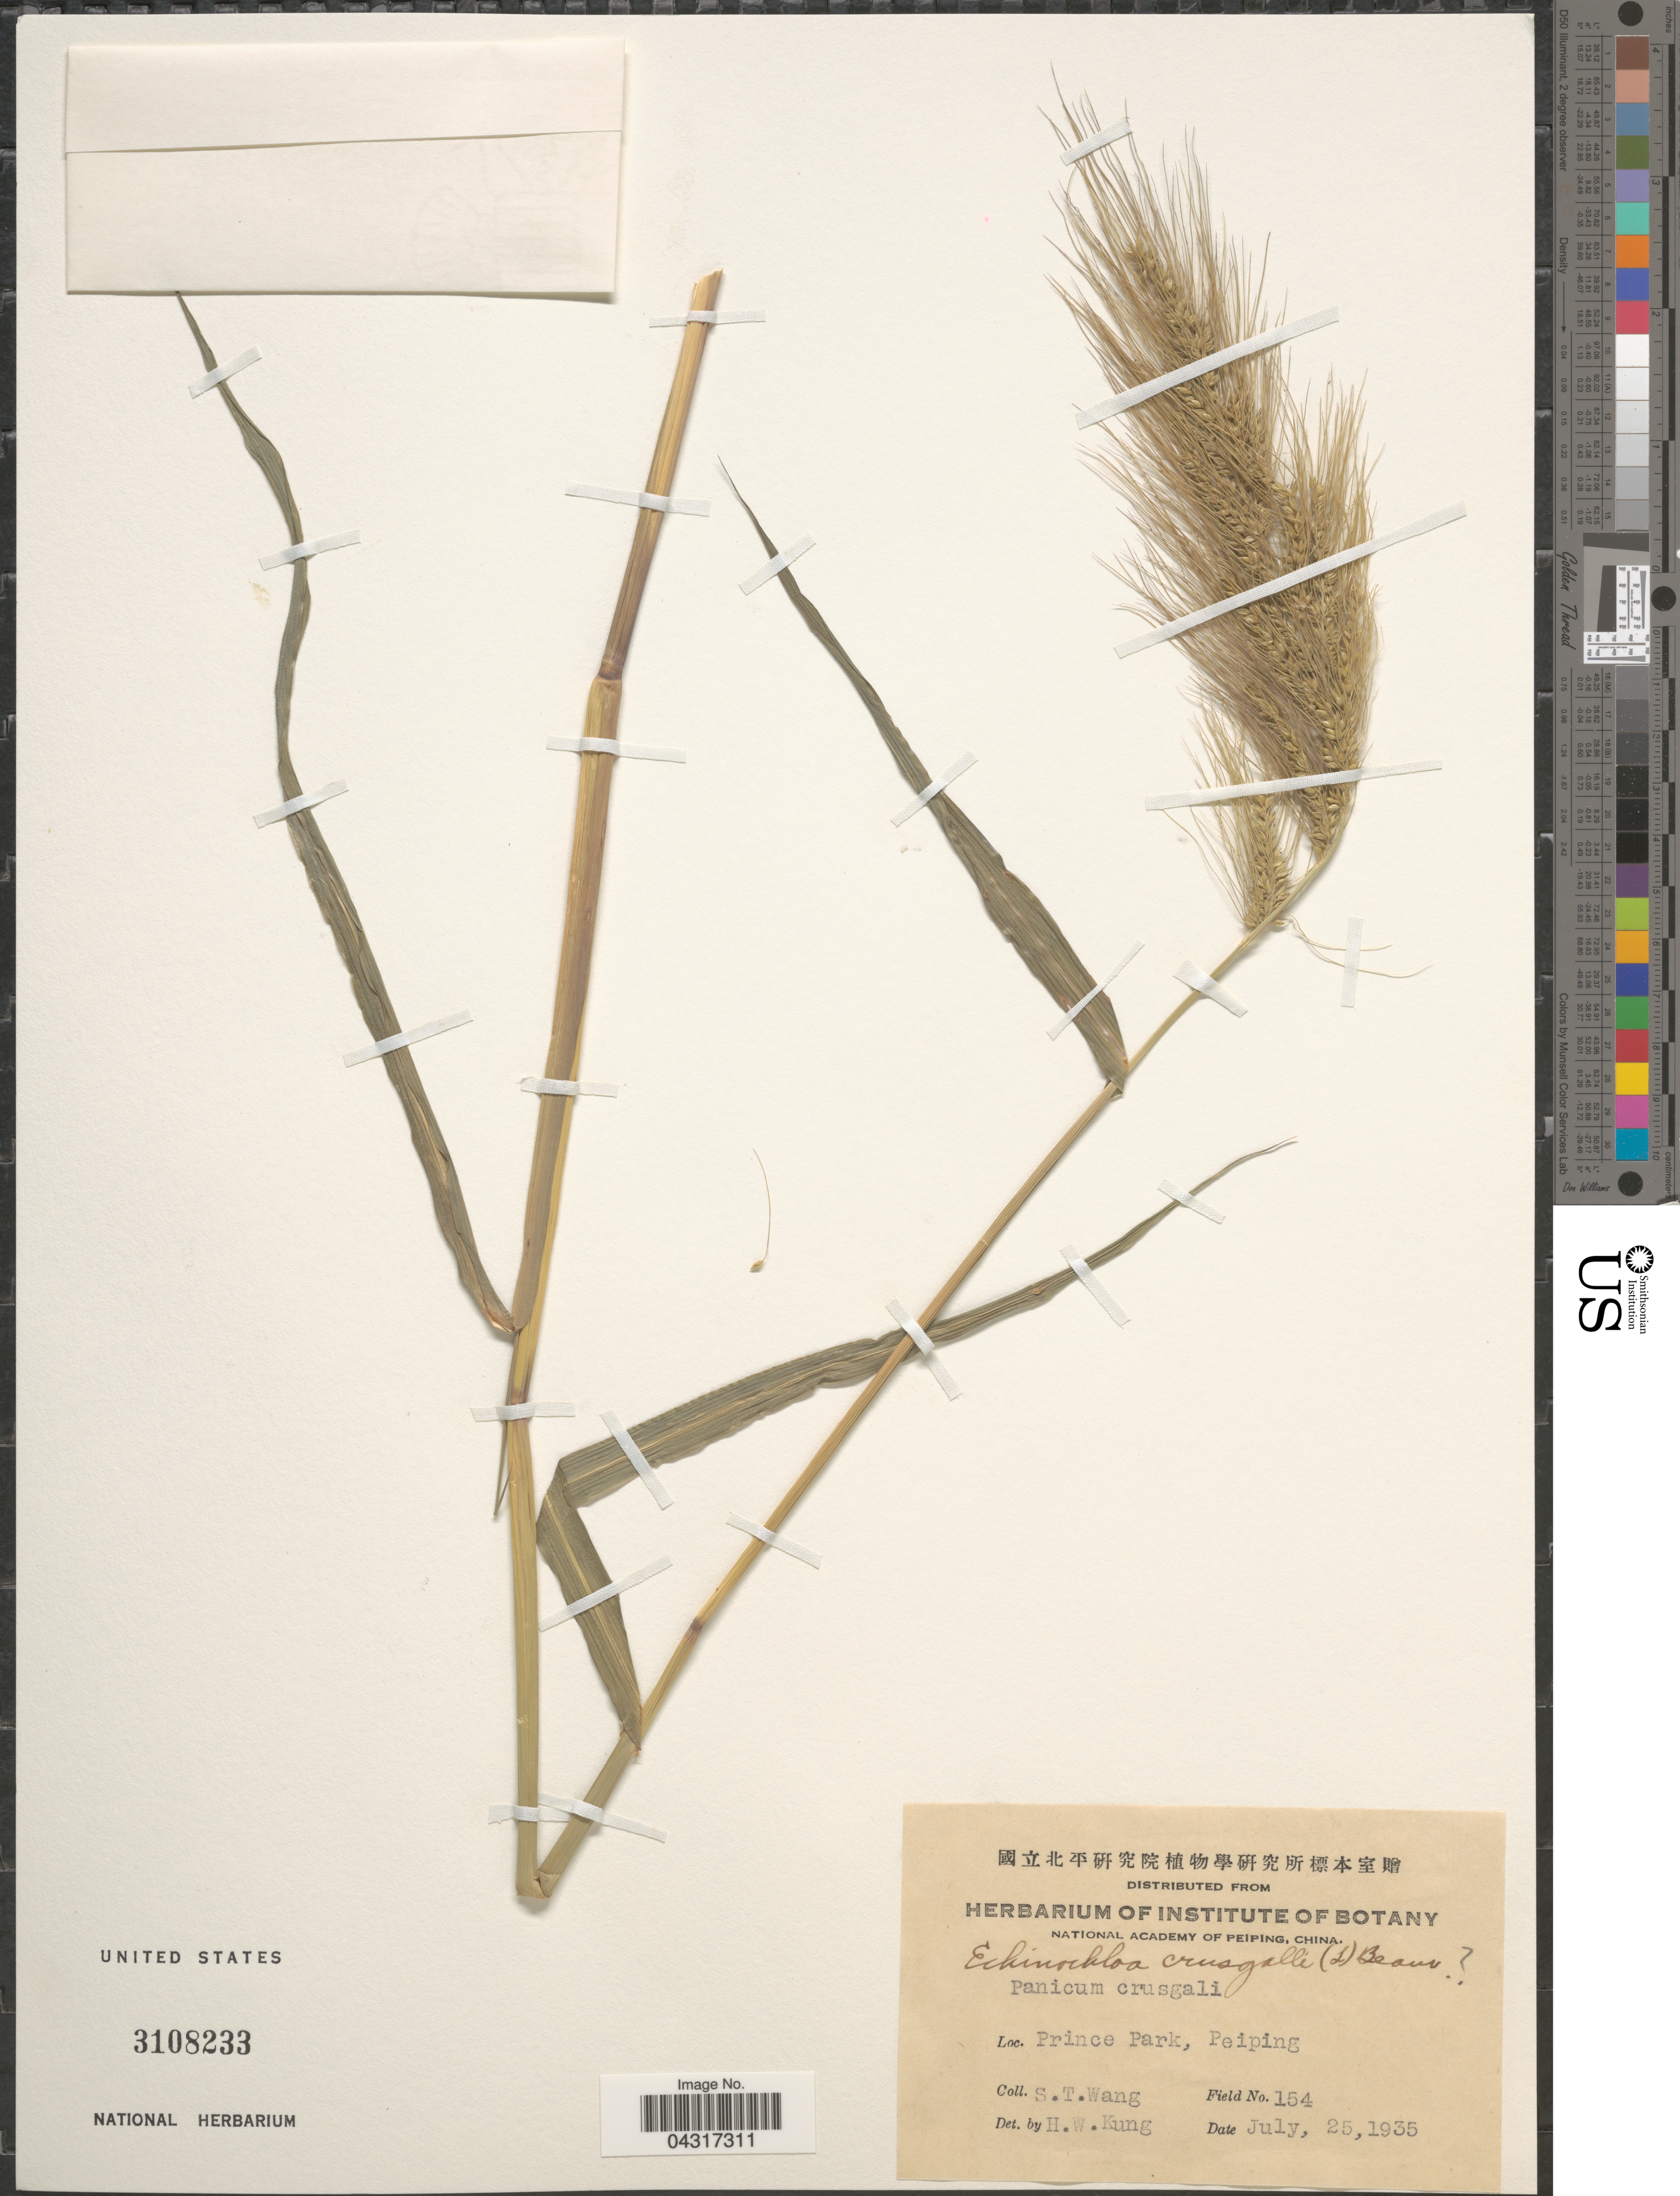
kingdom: Plantae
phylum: Tracheophyta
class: Liliopsida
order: Poales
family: Poaceae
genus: Echinochloa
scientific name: Echinochloa crus-galli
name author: (L.) P. Beauv.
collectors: S. Wang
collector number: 154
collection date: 1935-07-25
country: China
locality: Prince Park, Peiping.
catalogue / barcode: US 3108233